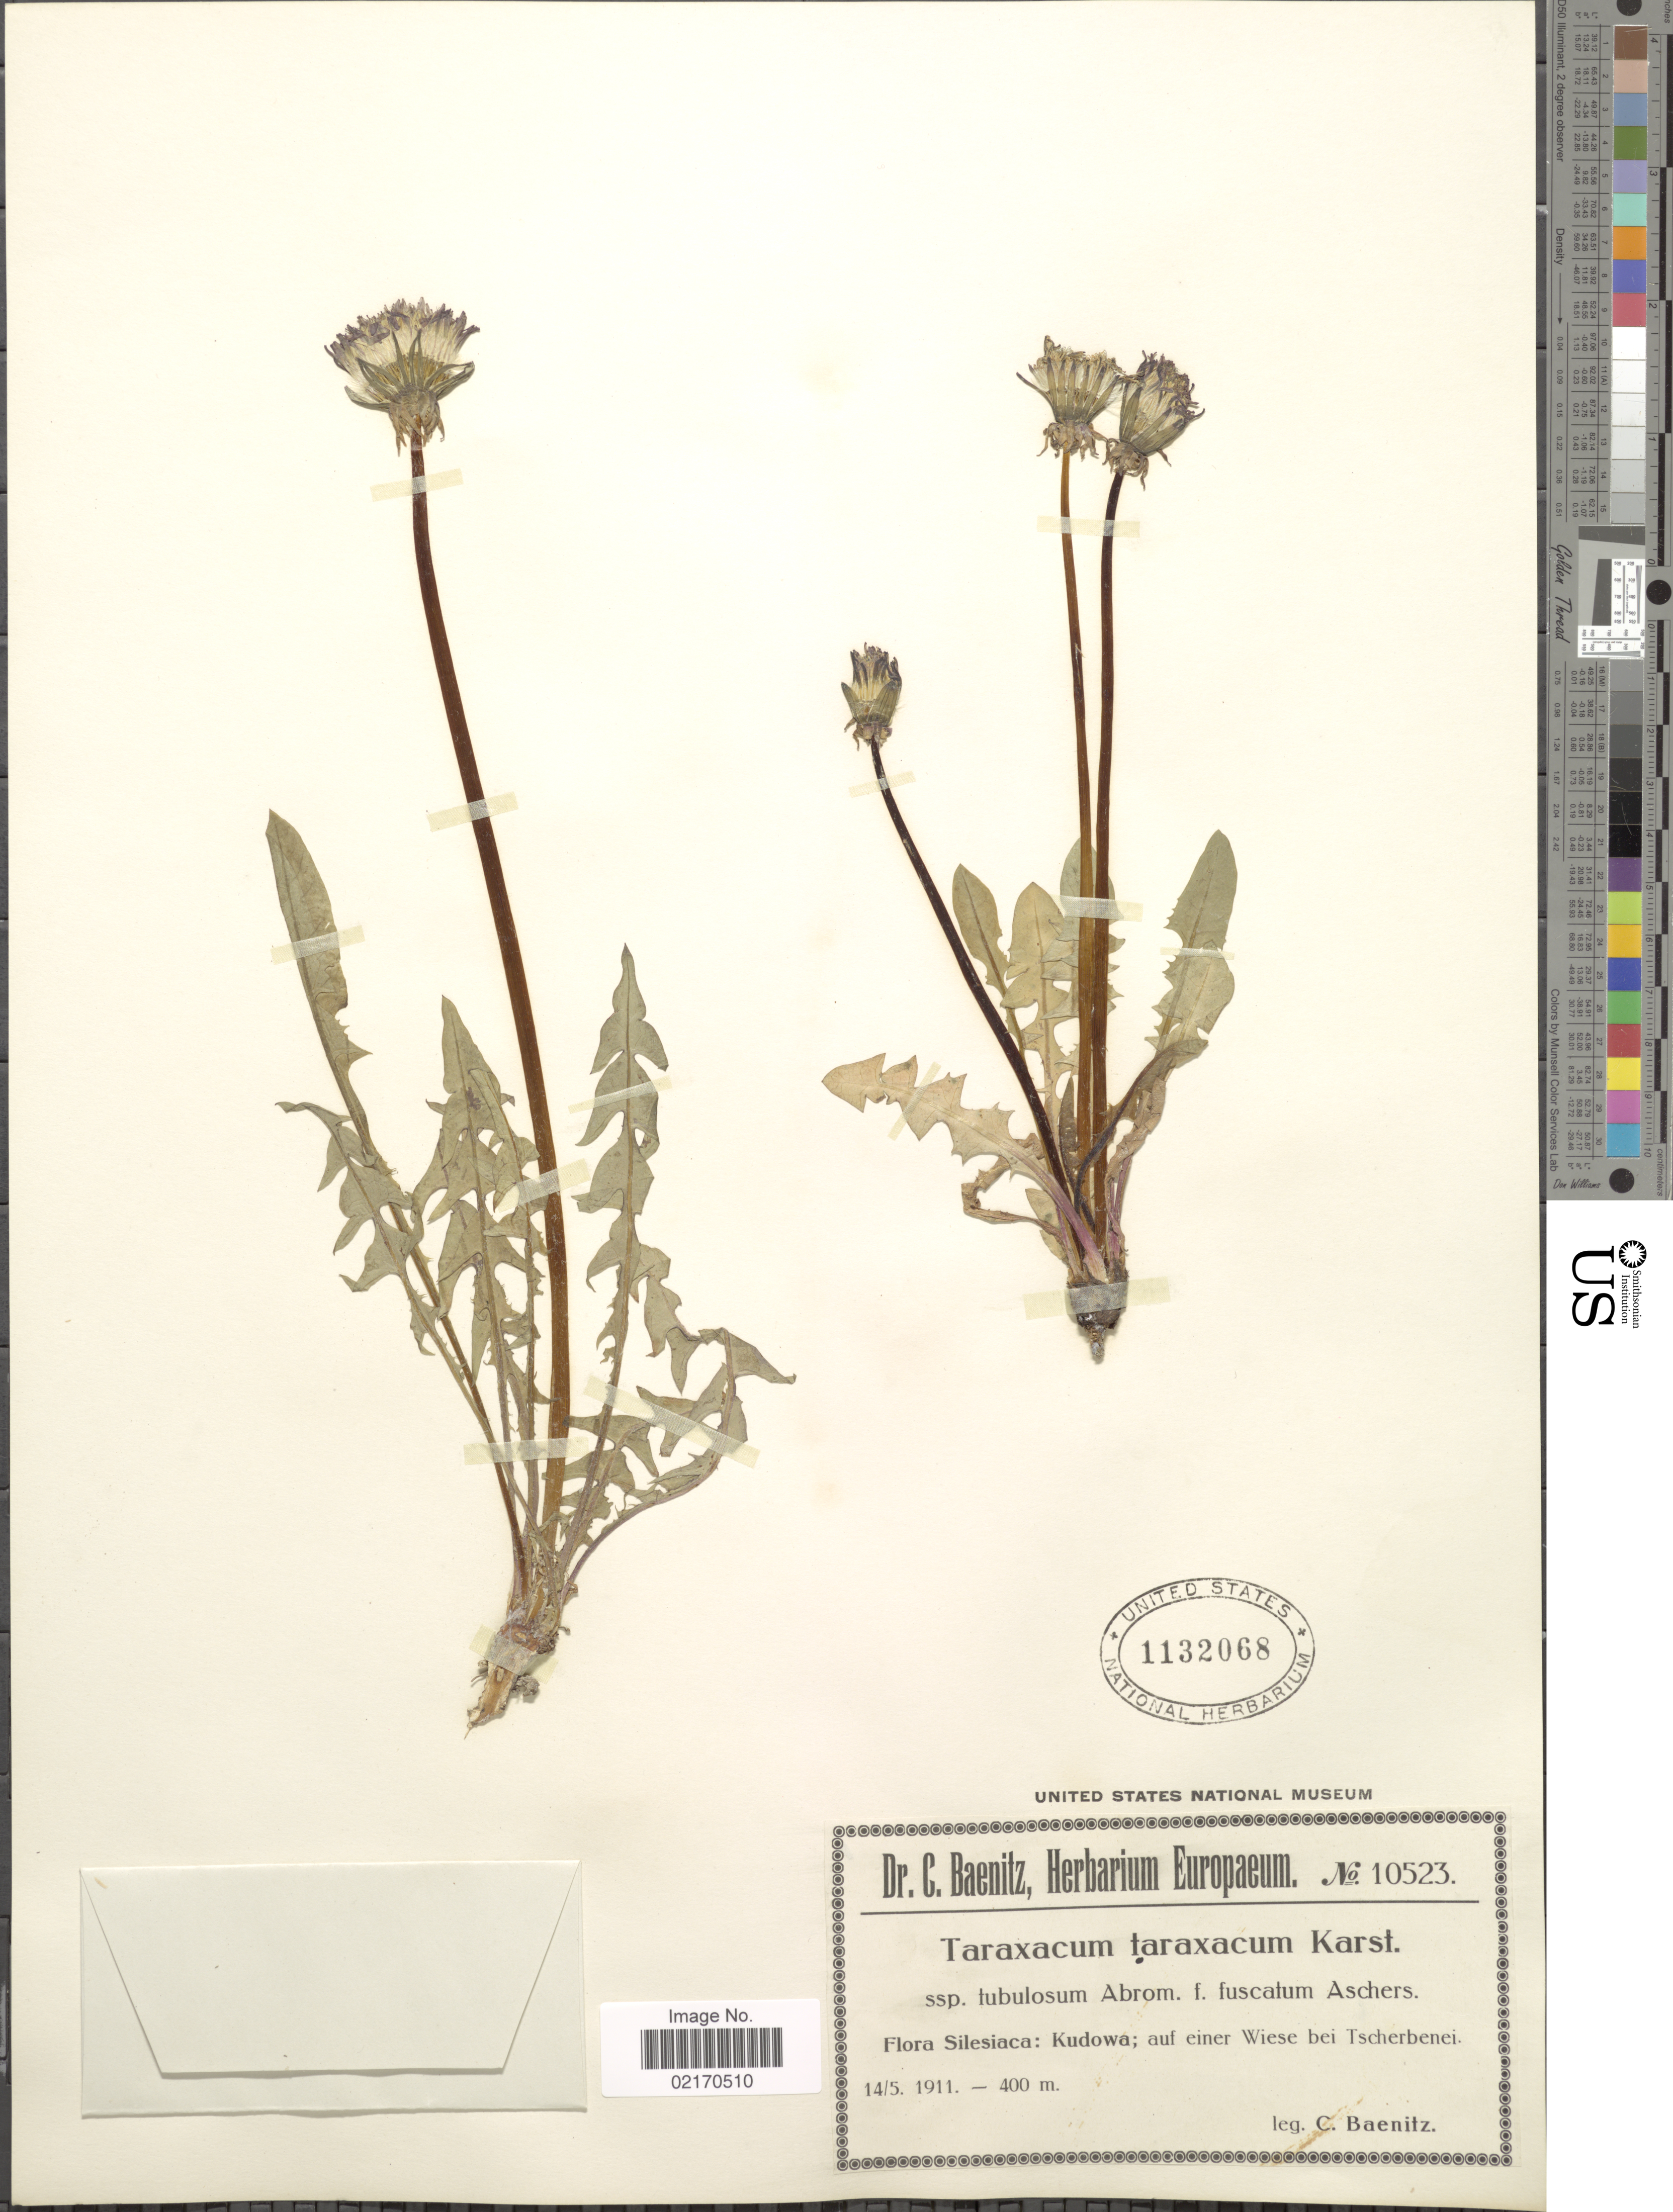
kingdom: Plantae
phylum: Tracheophyta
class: Magnoliopsida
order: Asterales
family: Asteraceae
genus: Taraxacum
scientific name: Taraxacum officinale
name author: G.H. Weber ex F.H. Wigg.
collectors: C. G. Baenitz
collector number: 10523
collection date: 1911-05-14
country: Czechia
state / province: Moravian-Silesian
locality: Silesiaca: Kudowa; auf einer Wiese bei Tscherbenei.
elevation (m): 400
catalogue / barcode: US 1132068